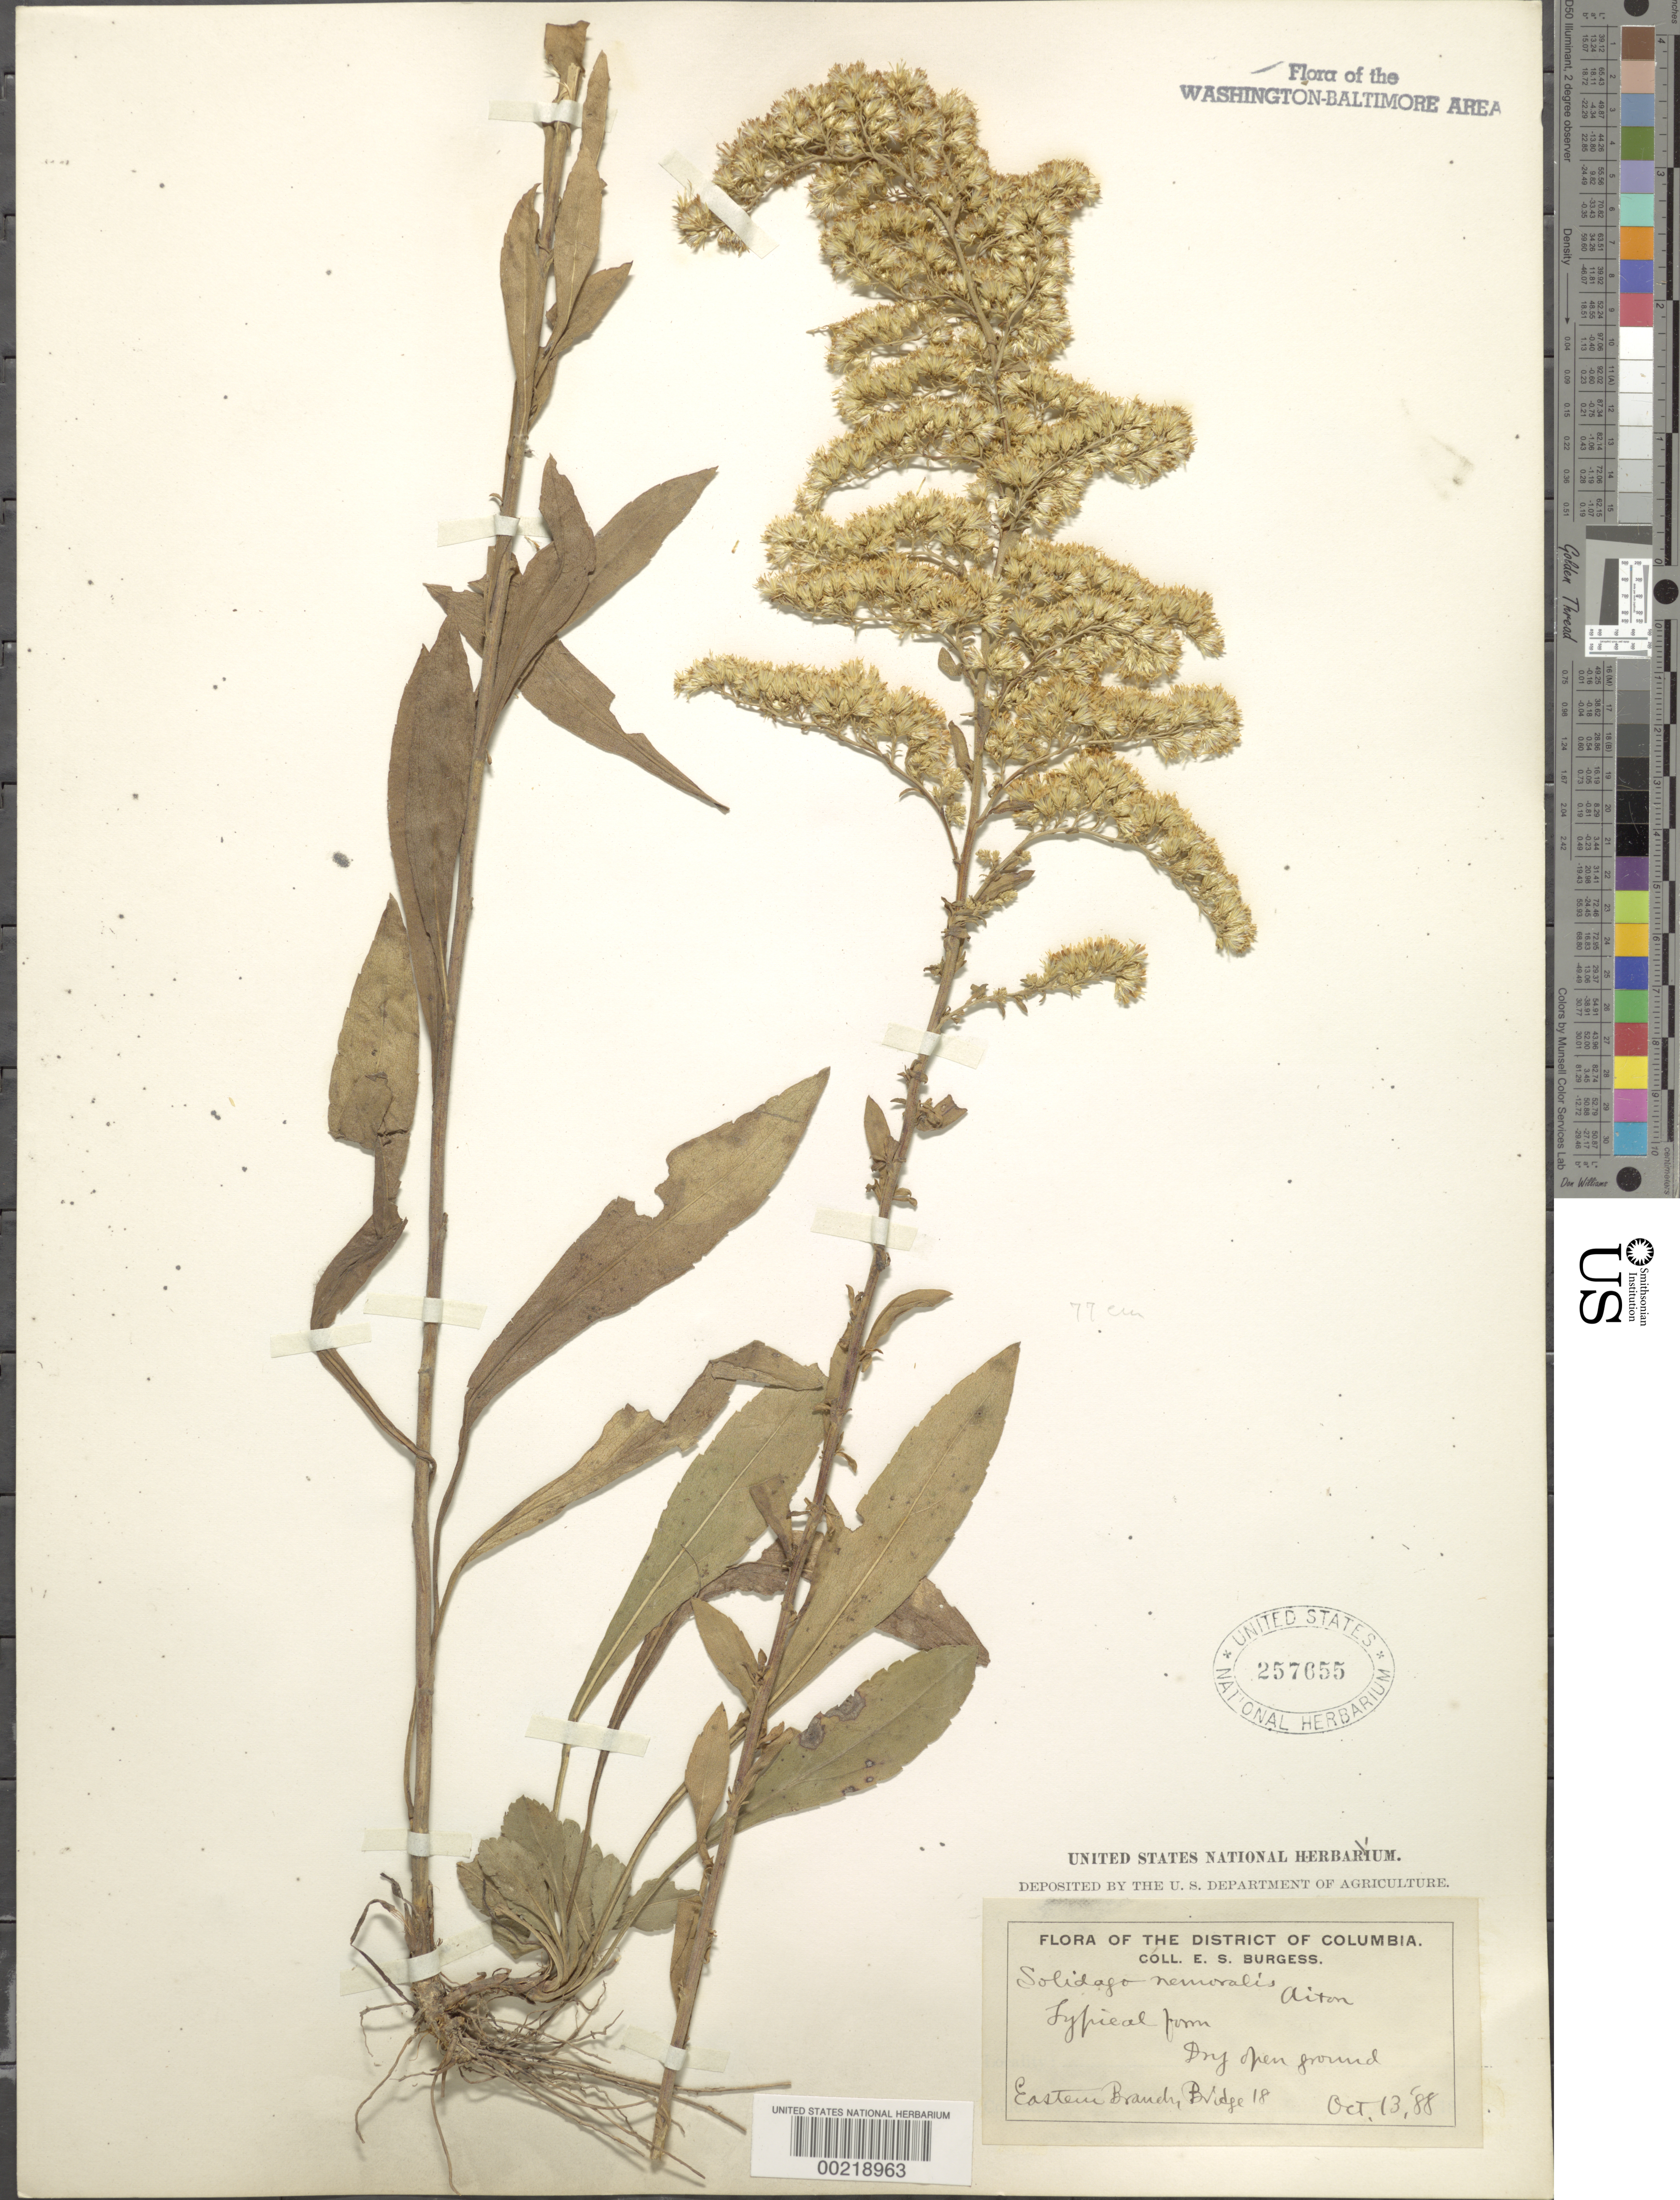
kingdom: Plantae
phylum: Tracheophyta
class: Magnoliopsida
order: Asterales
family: Asteraceae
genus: Solidago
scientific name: Solidago nemoralis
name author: Aiton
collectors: E. Burgess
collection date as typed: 13 Oct 1888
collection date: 1888-10-13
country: United States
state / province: District of Columbia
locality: Bridge 18 Eastern Branch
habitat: Dry open ground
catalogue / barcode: US 257655